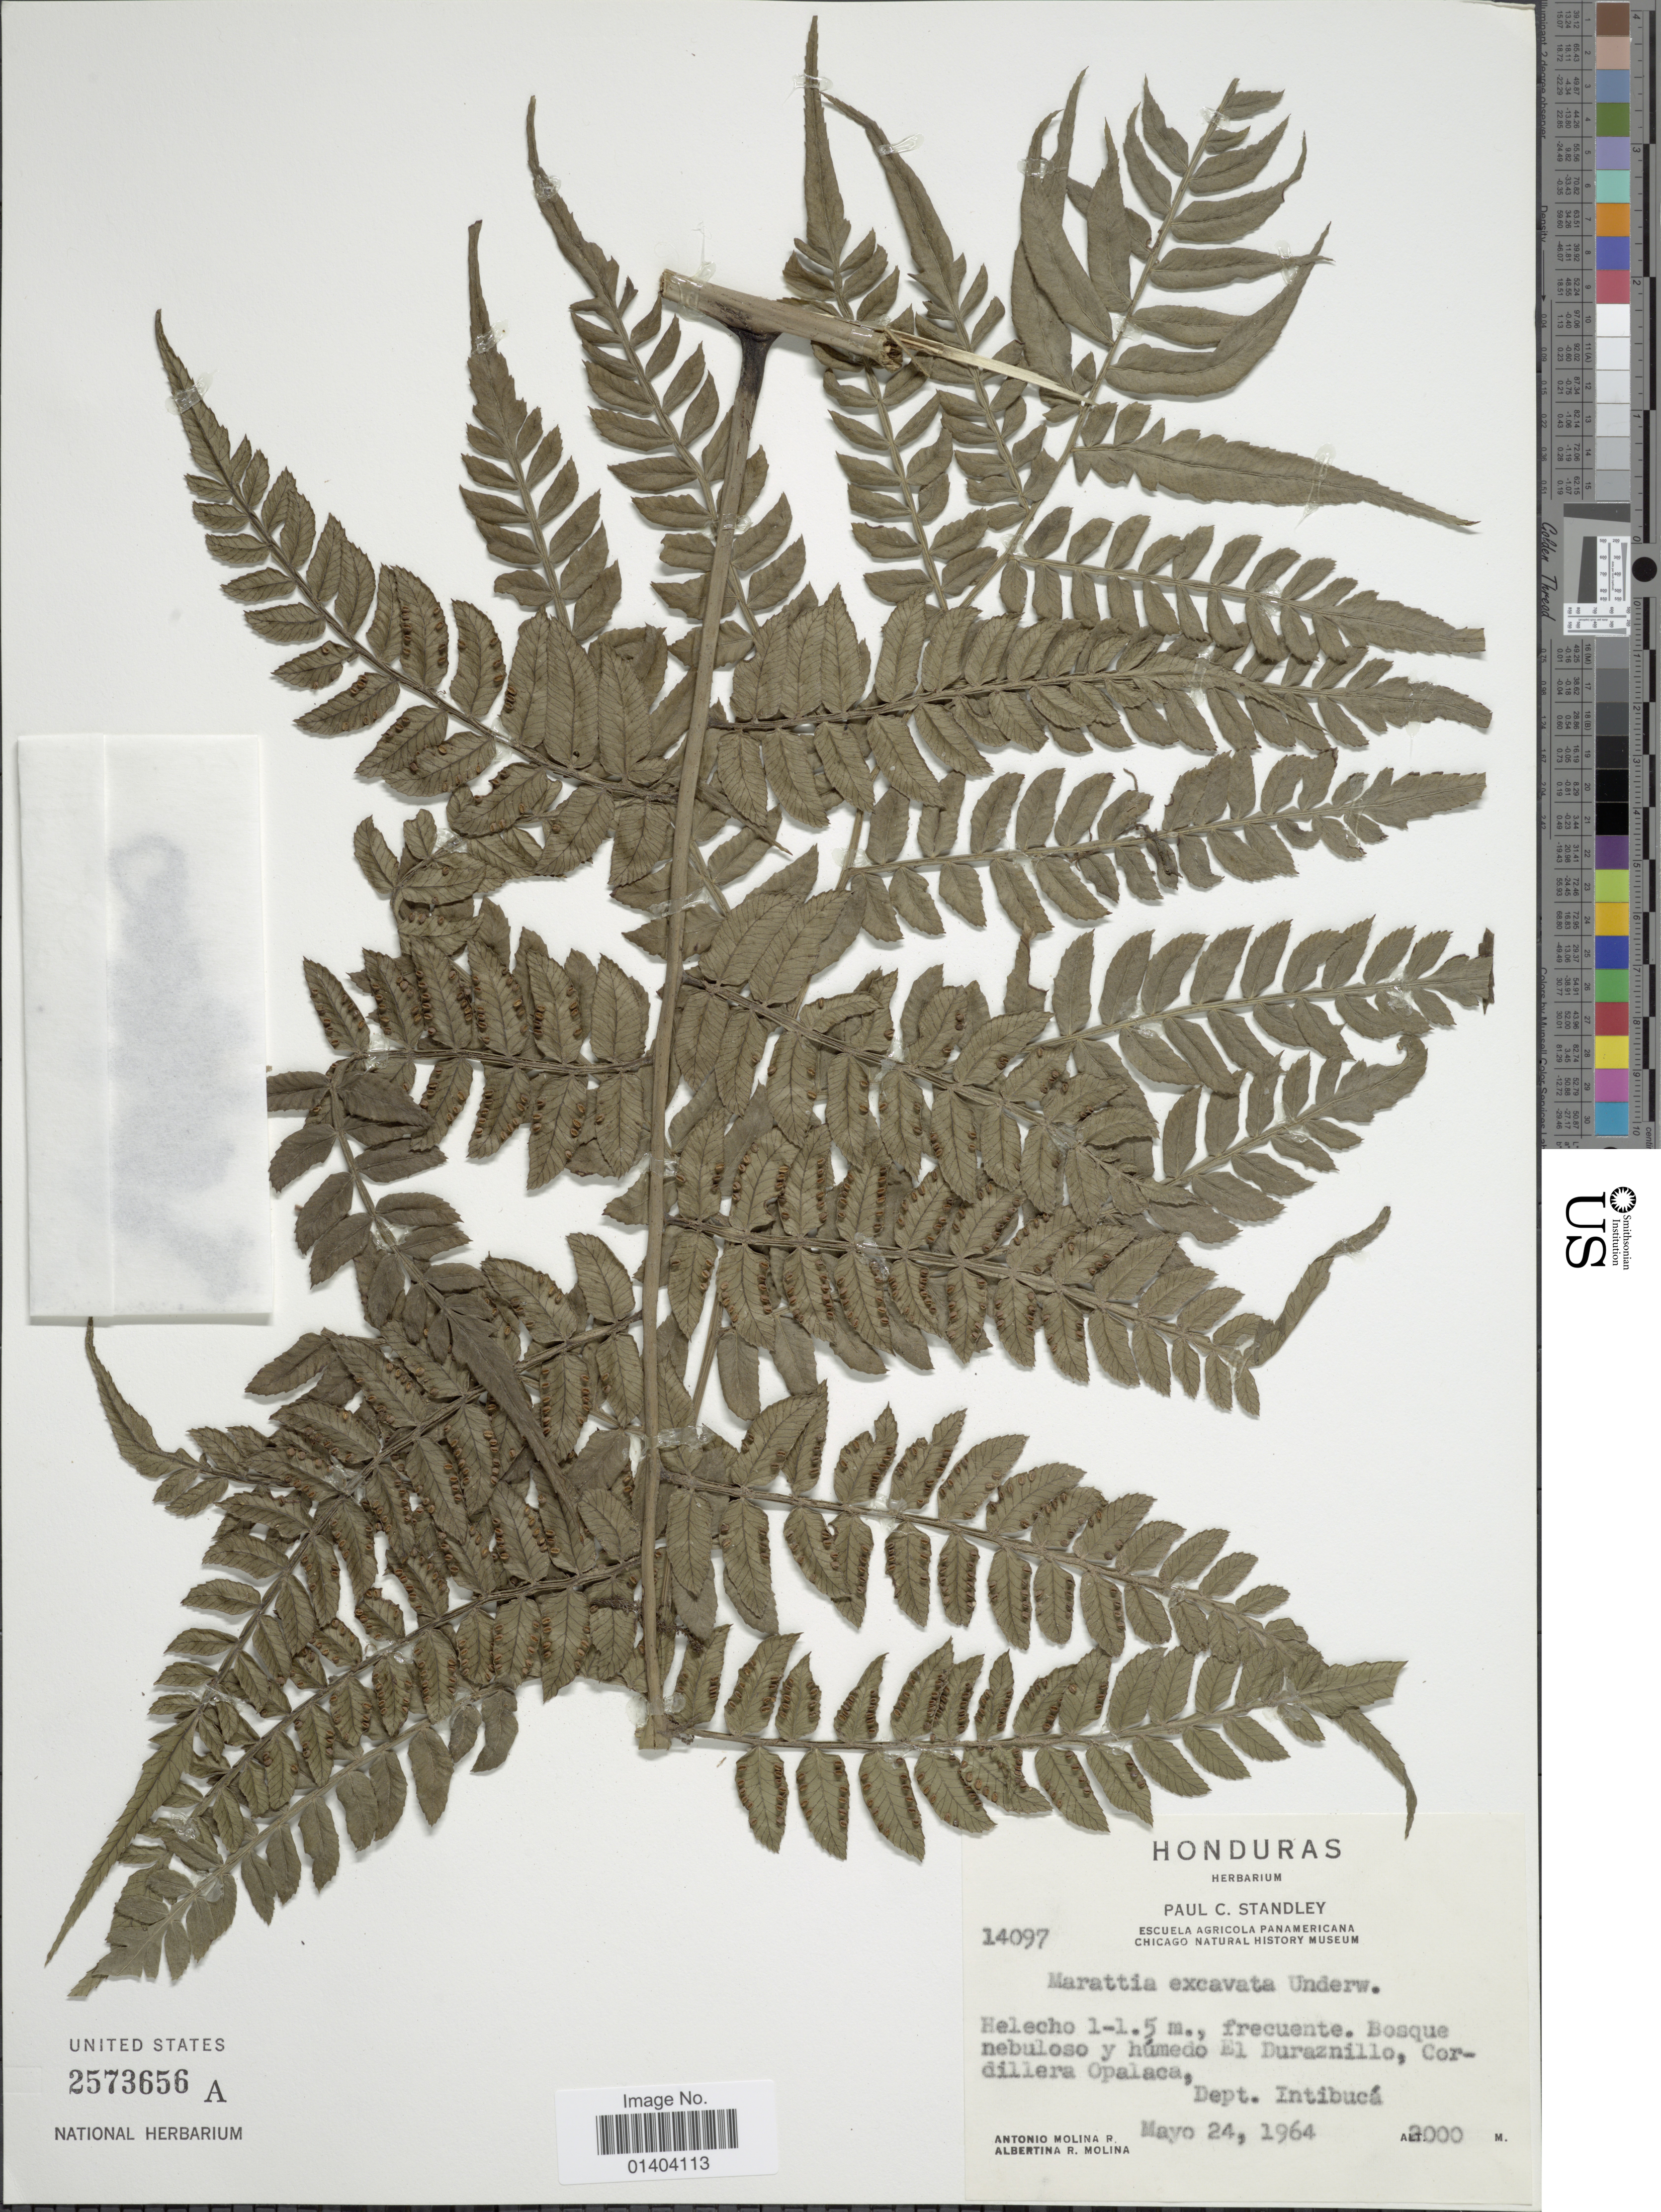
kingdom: Plantae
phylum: Tracheophyta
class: Polypodiopsida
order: Marattiales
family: Marattiaceae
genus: Marattia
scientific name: Marattia interposita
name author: Christ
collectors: A. Molina R. & A. R. Molina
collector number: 14097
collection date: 1964-05-24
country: Honduras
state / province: Intibuca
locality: El Duraznillo Cordillera Opalaca dept. Intibuca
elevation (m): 2000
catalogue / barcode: US 2573656A